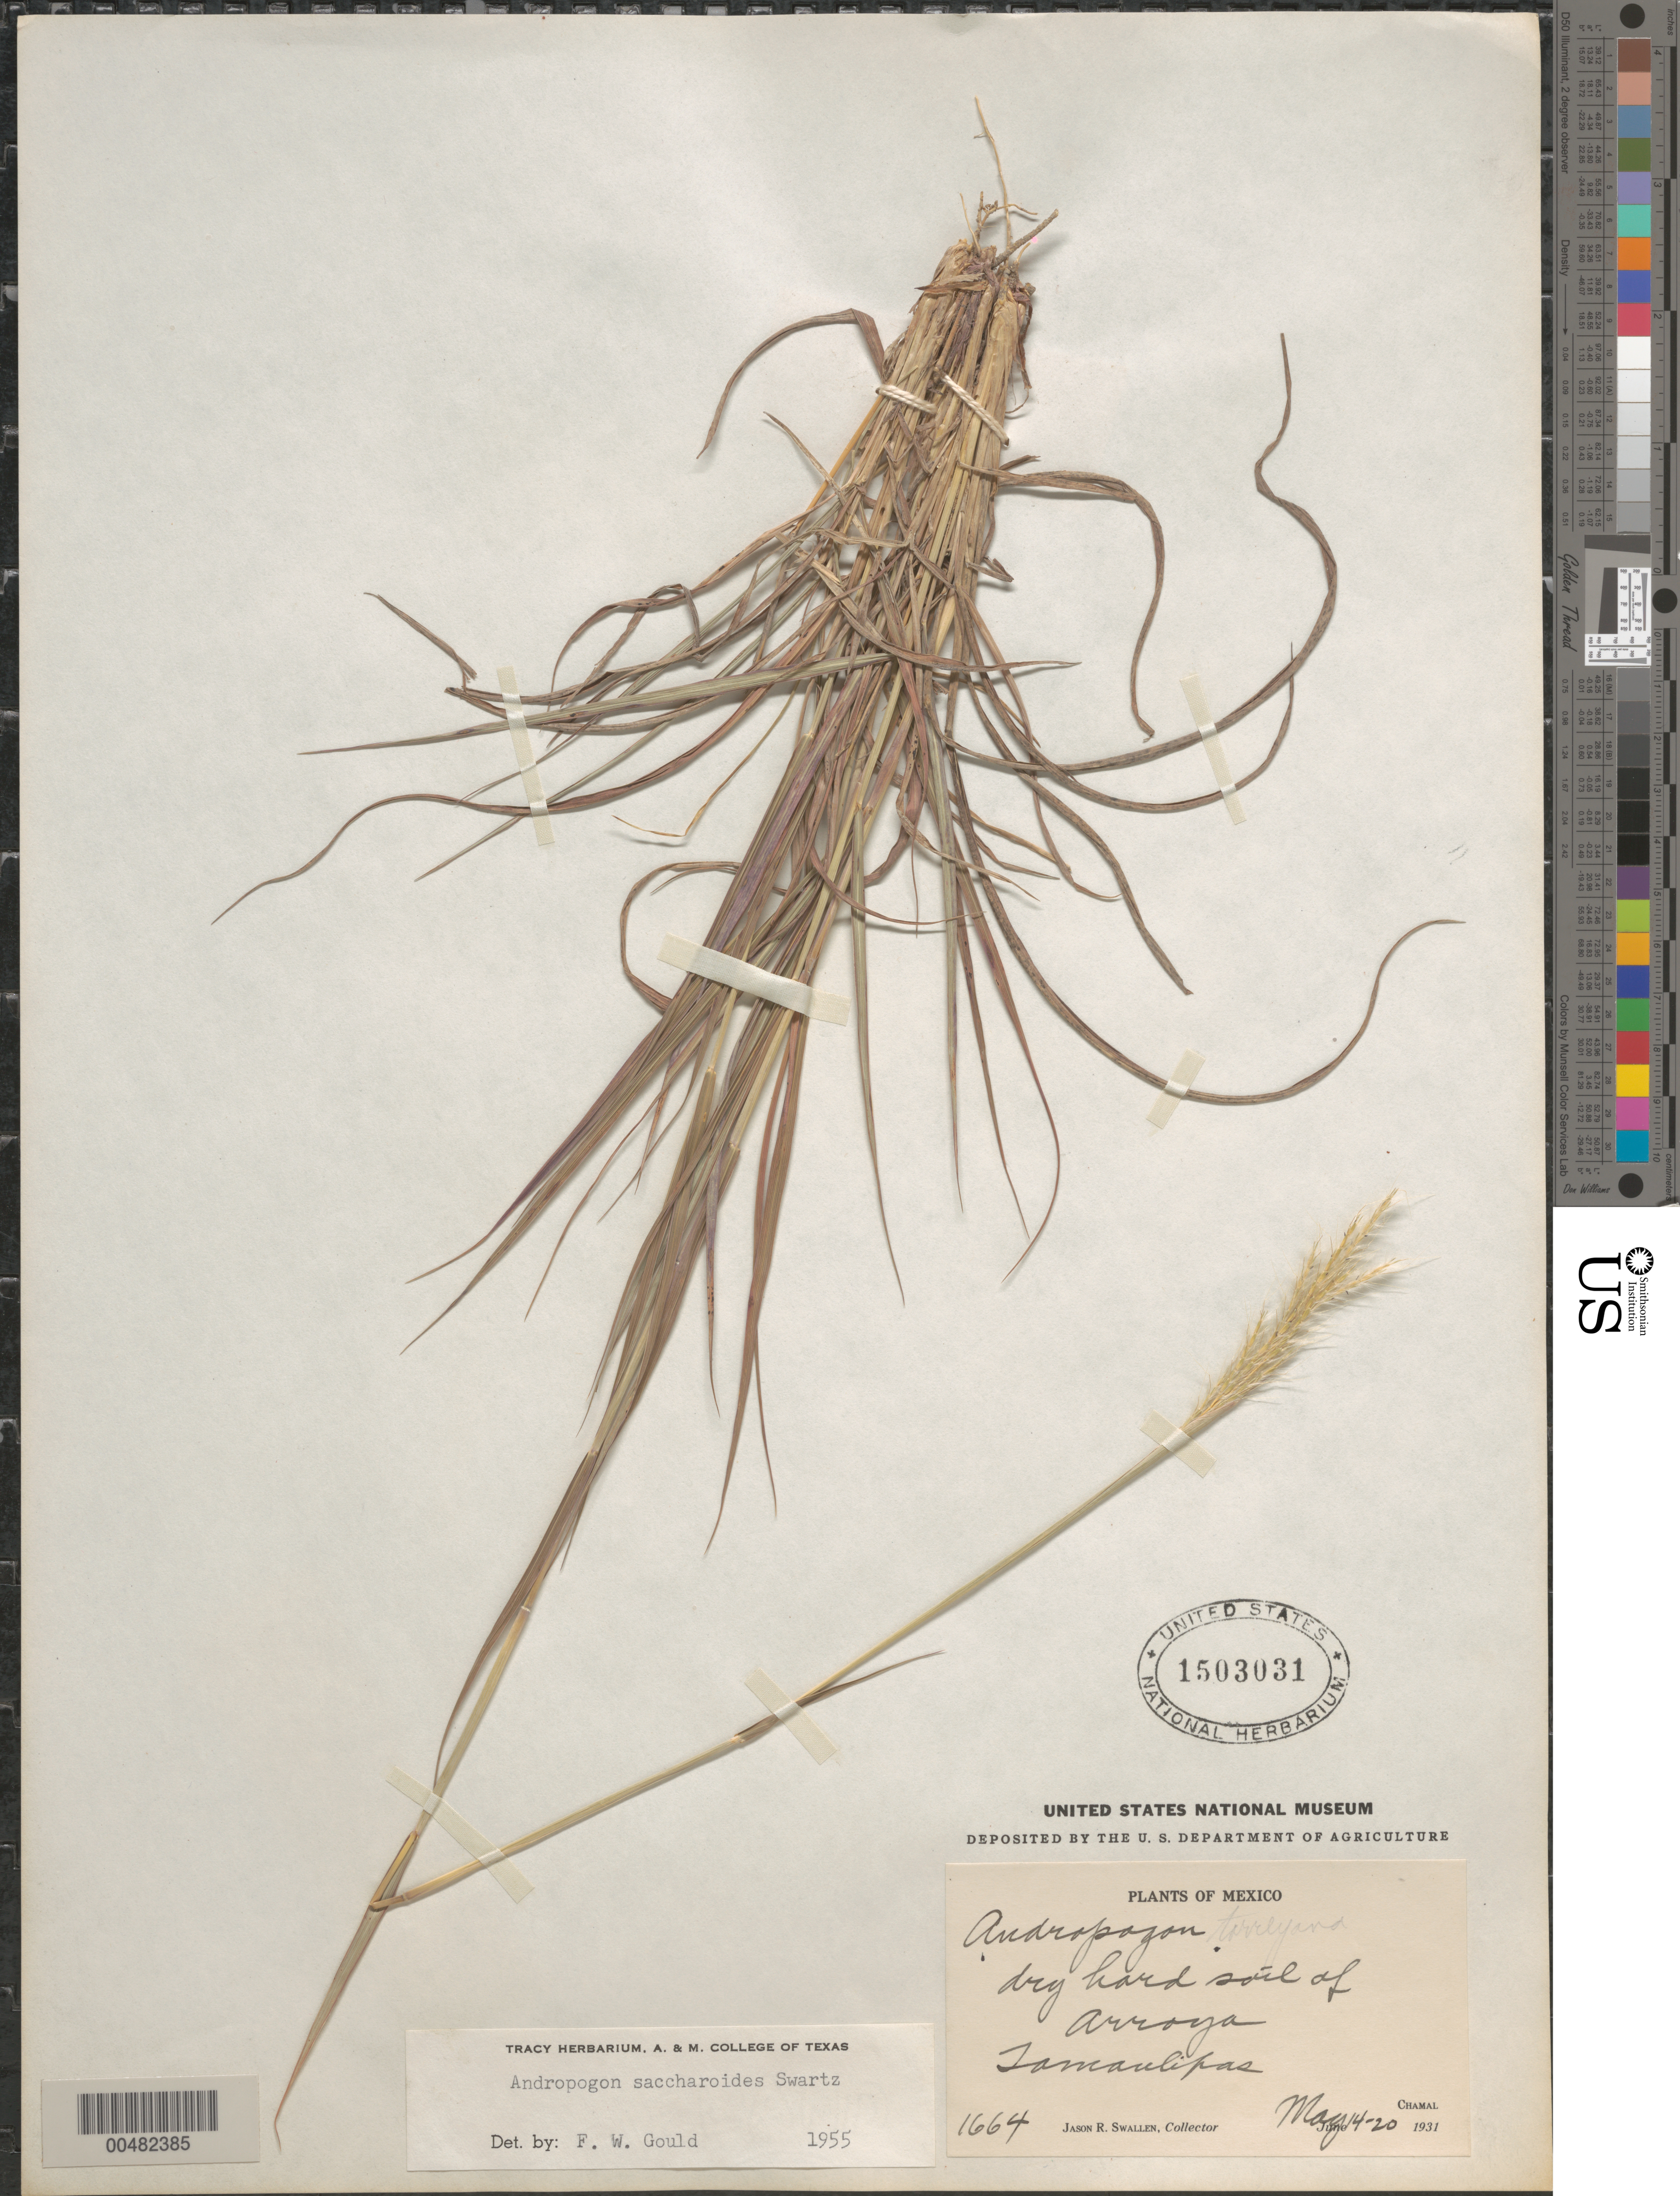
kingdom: Plantae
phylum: Tracheophyta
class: Liliopsida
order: Poales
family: Poaceae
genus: Bothriochloa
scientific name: Bothriochloa saccharoides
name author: (Sw.) Rydb.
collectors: J. R. Swallen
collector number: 1664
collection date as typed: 14 May 1931 to 20 May 1931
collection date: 1931-05-14/1931-05-20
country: Mexico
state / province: Tamaulipas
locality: Chamal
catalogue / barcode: US 1503031